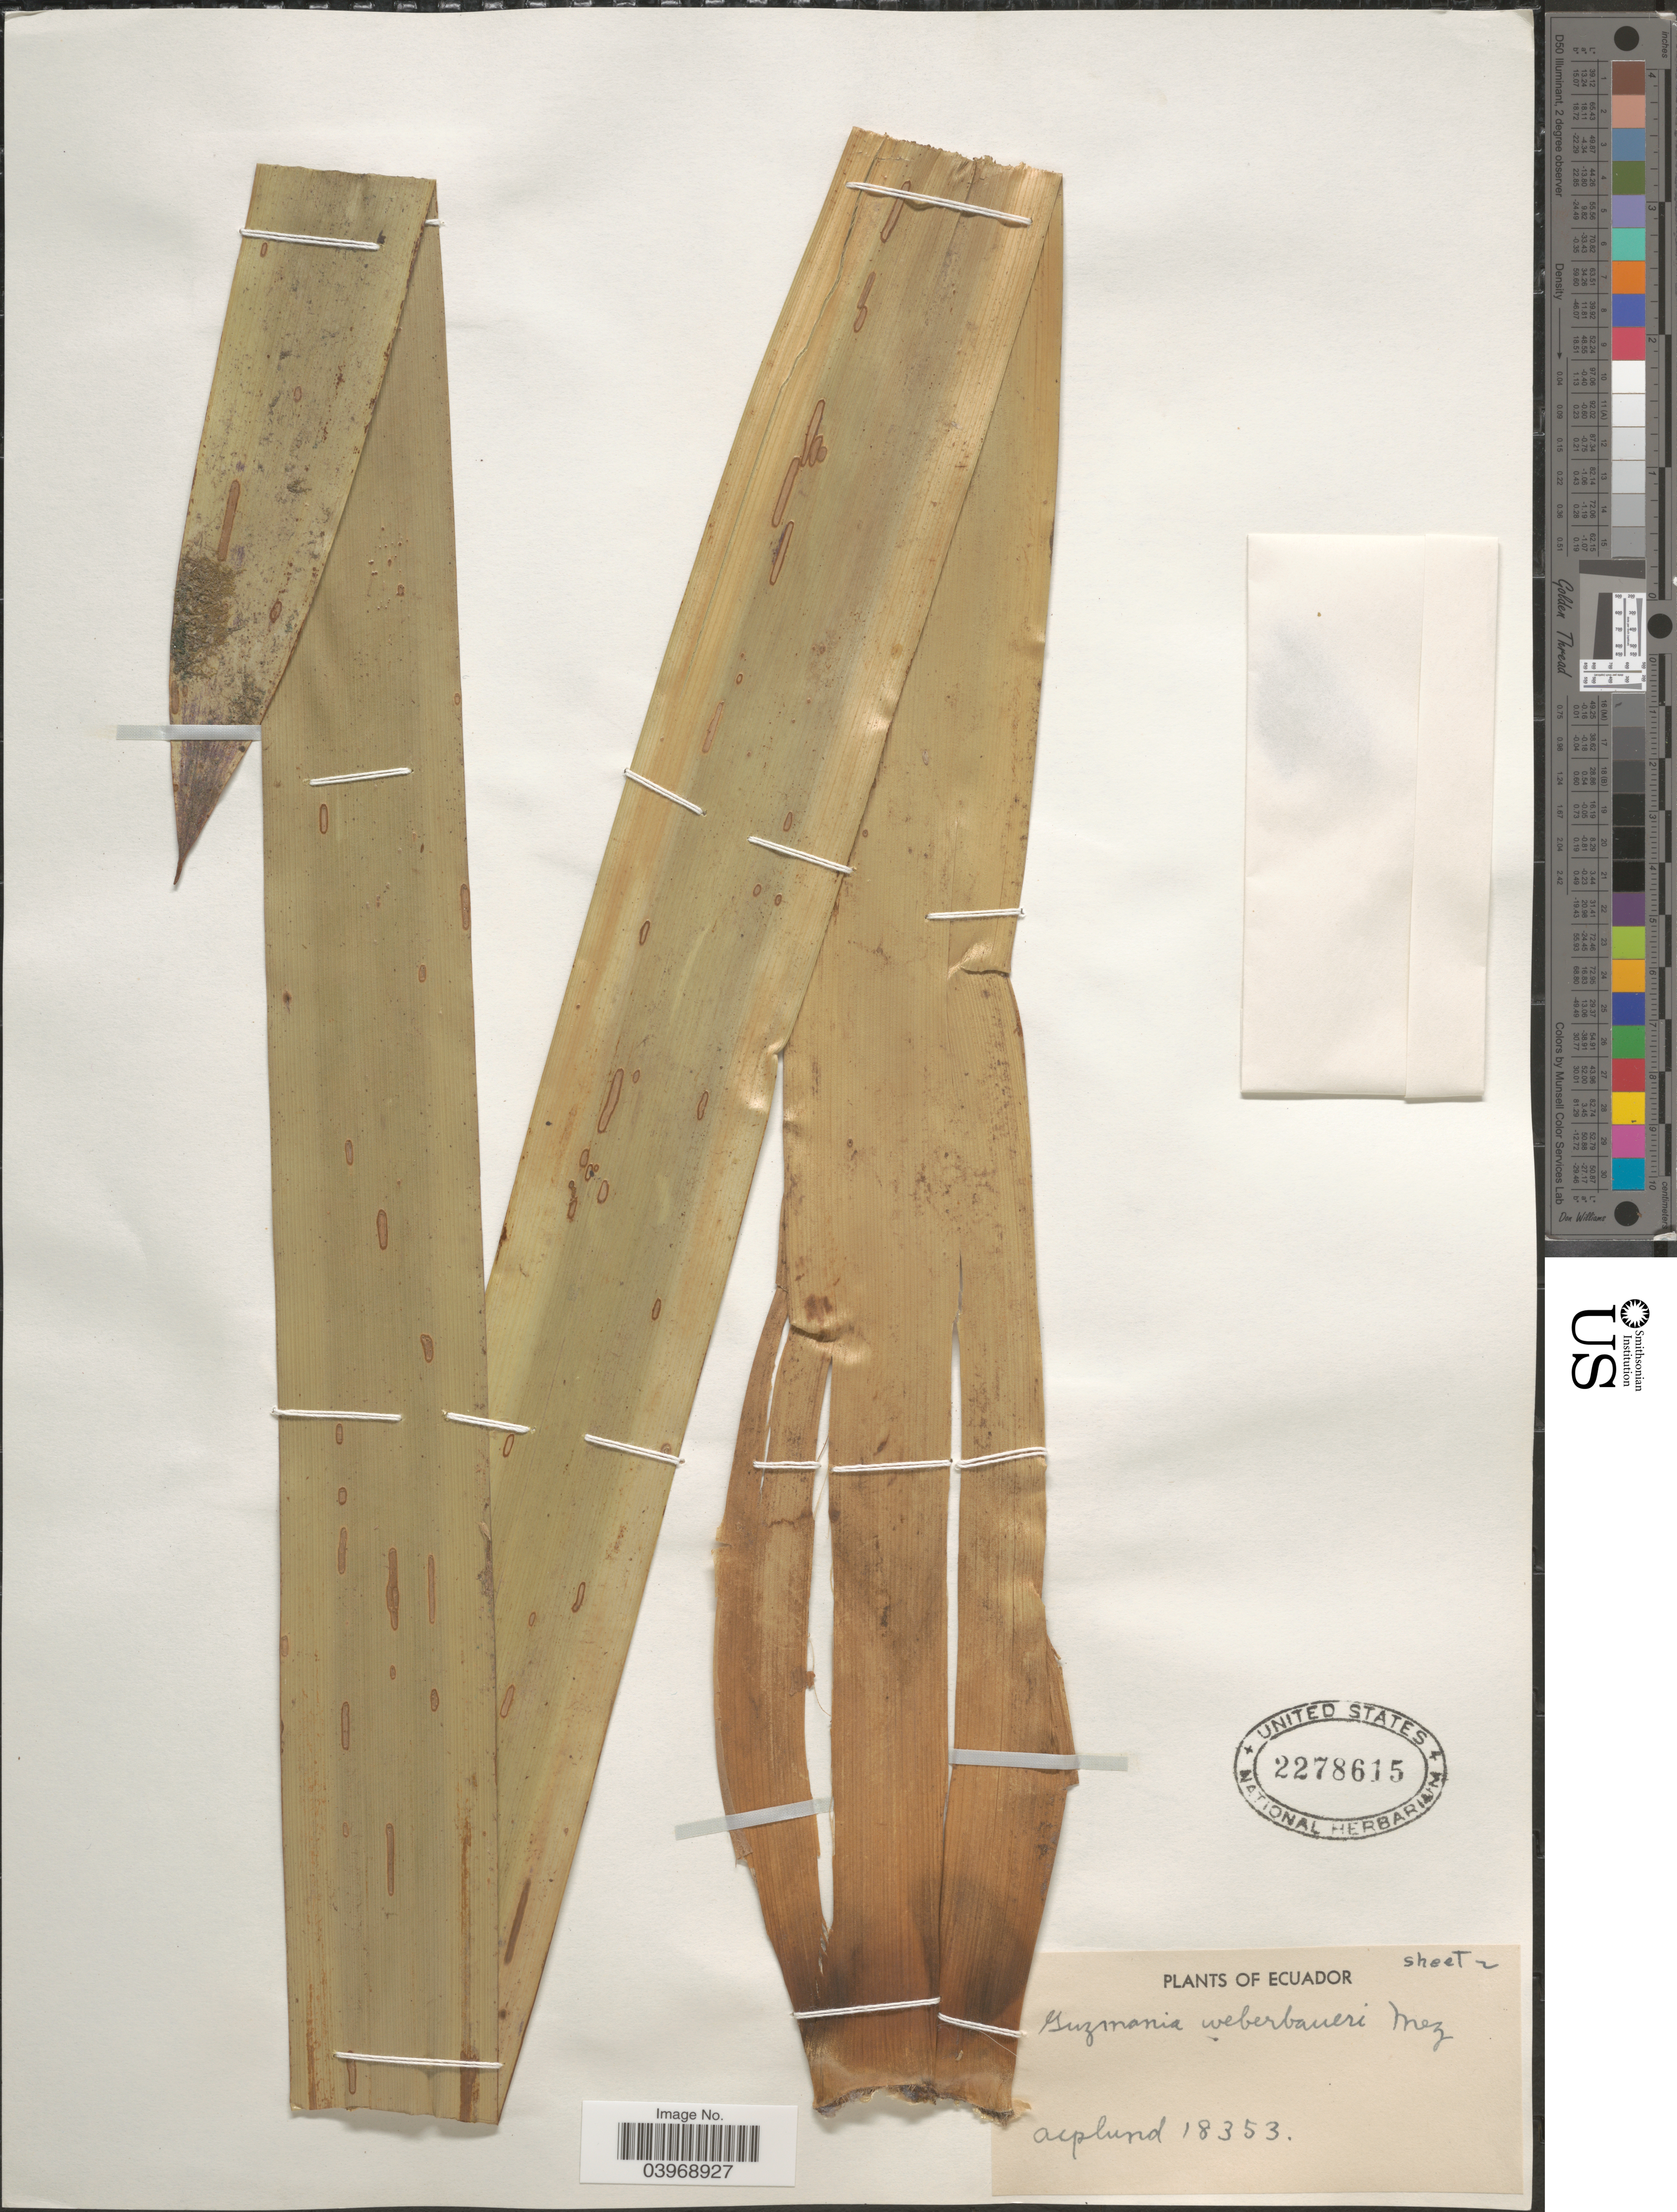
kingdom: Plantae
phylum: Tracheophyta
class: Liliopsida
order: Poales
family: Bromeliaceae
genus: Guzmania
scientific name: Guzmania weberbaueri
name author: Mez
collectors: E. Asplund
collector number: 18353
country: Ecuador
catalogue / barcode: US 2278615